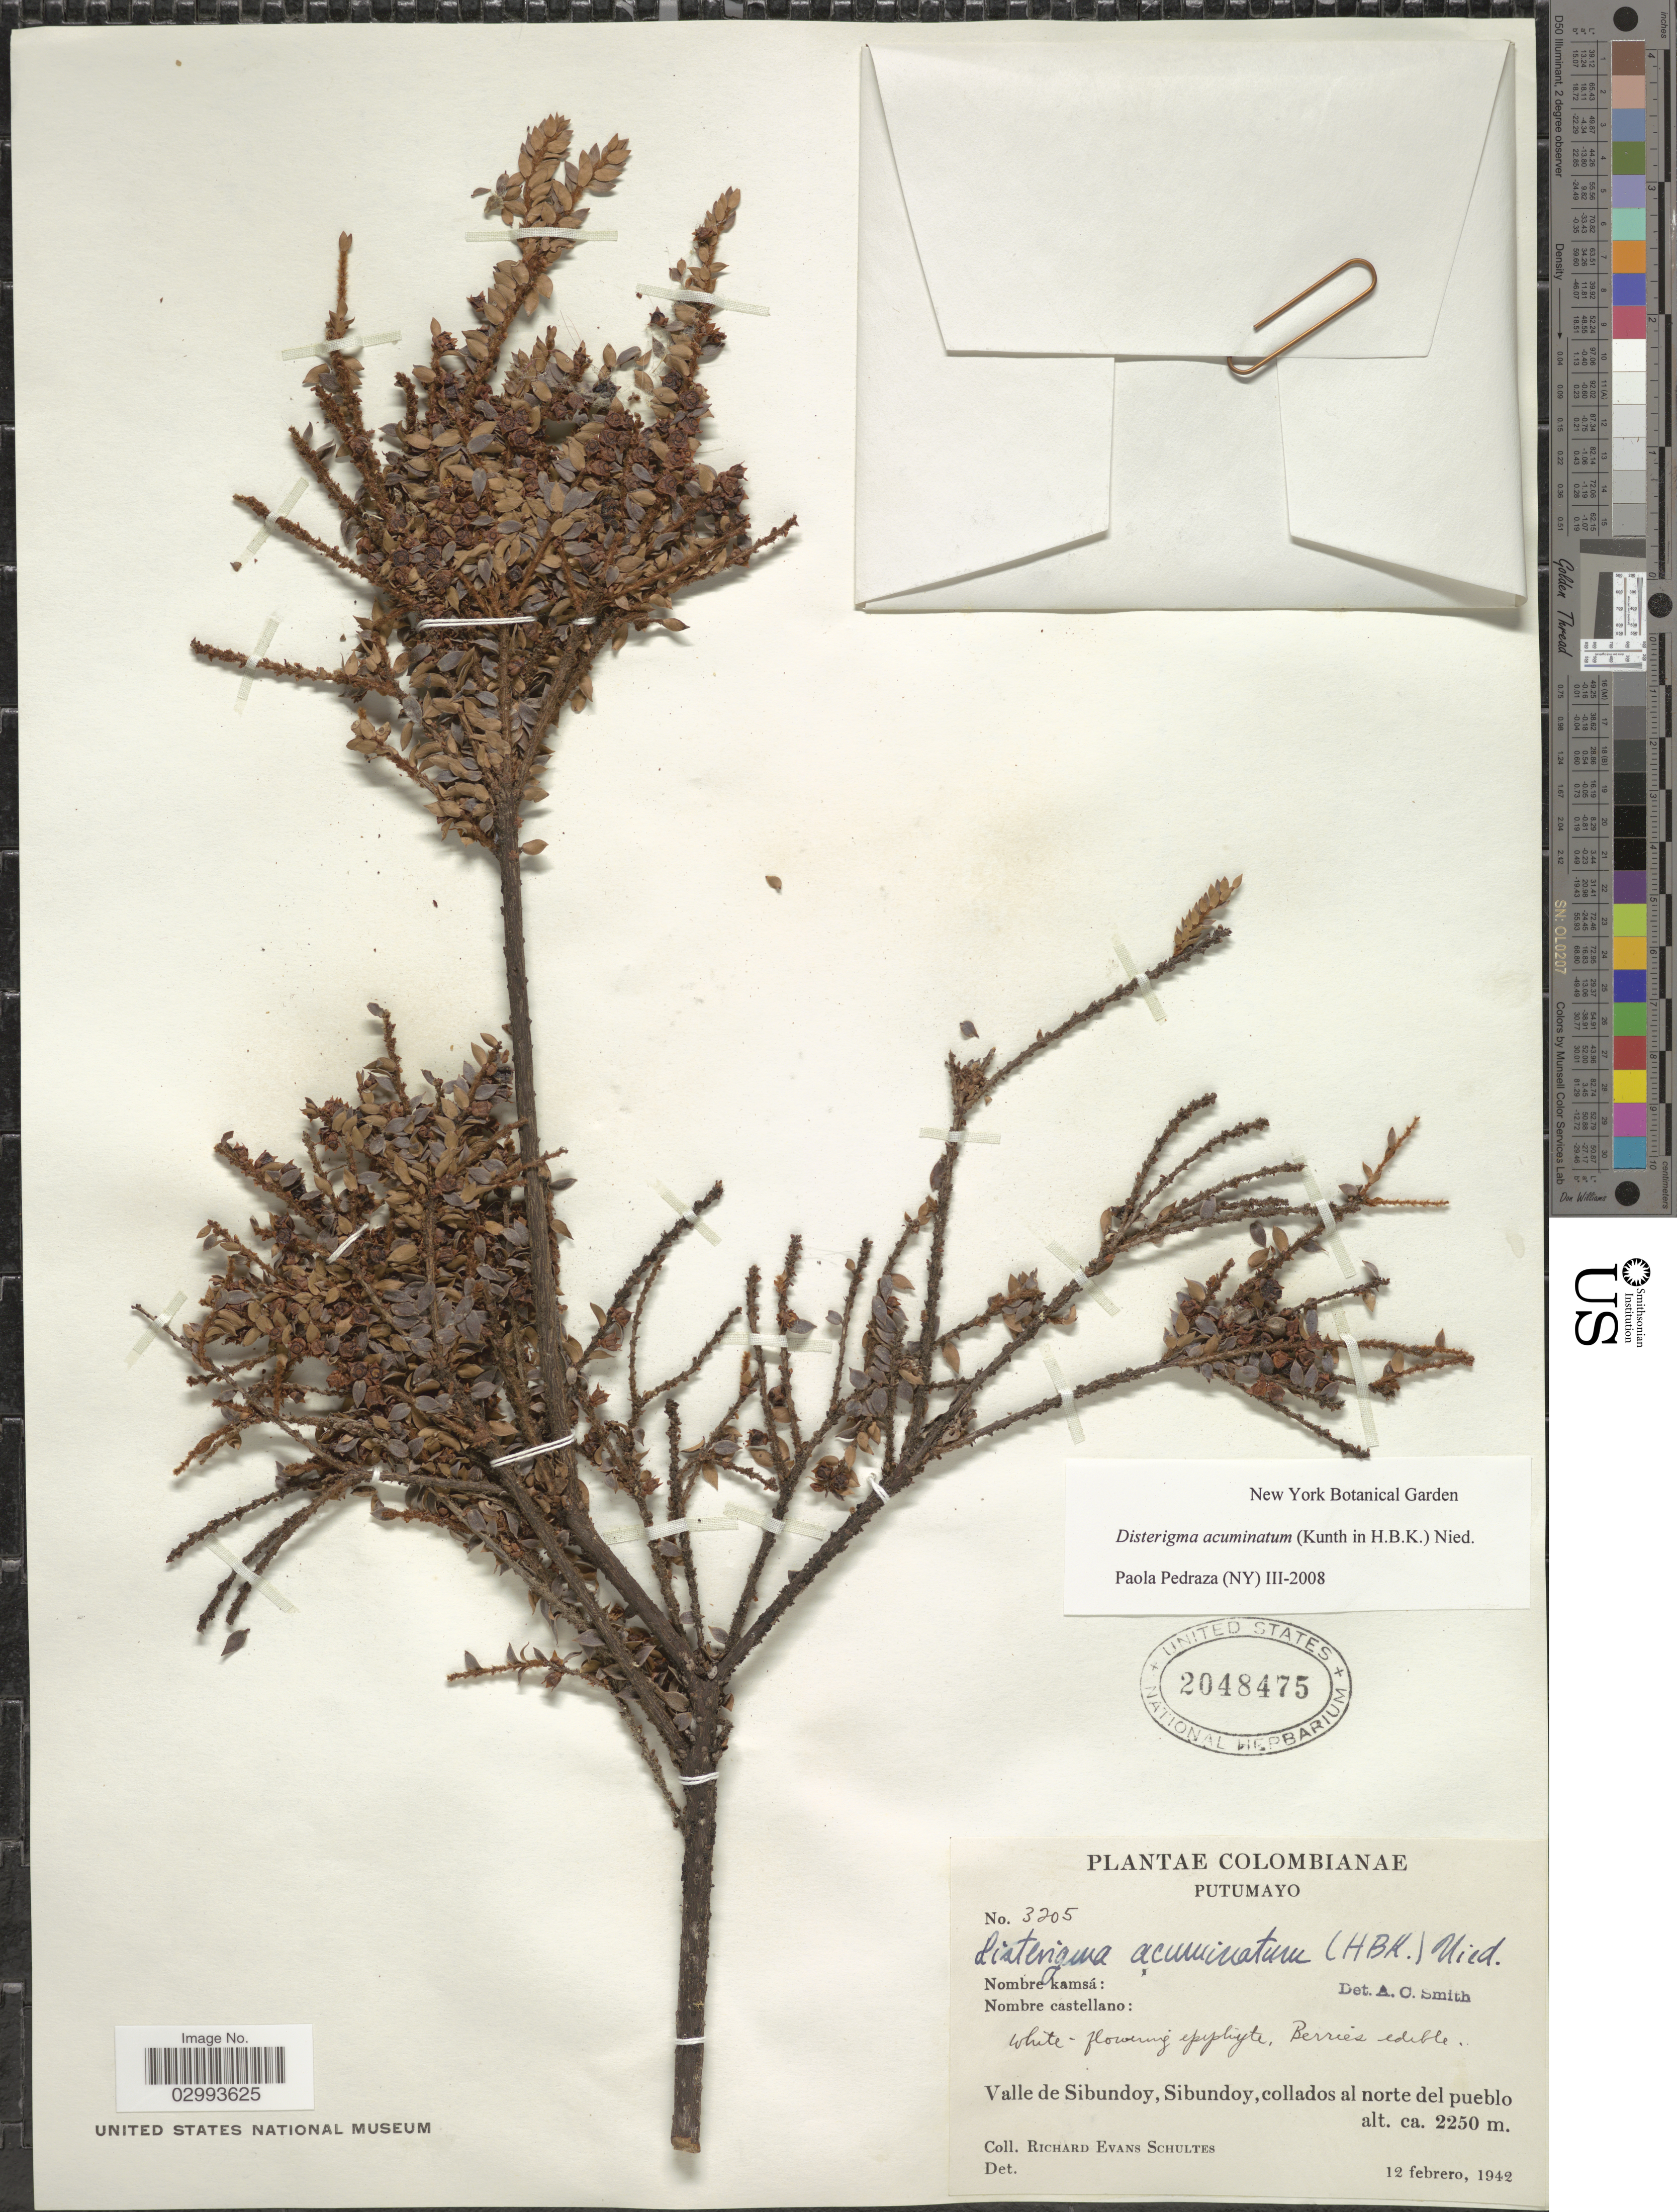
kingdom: Plantae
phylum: Tracheophyta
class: Magnoliopsida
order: Ericales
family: Ericaceae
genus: Disterigma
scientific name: Disterigma acuminatum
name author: (Kunth) Nied.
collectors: R. E. Schultes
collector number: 3205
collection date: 1942-02-12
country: Colombia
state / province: Putumayo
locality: Valle de Sibundoy, Sibundoy, collados al norte del pueblo.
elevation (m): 2250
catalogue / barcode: US 2048475